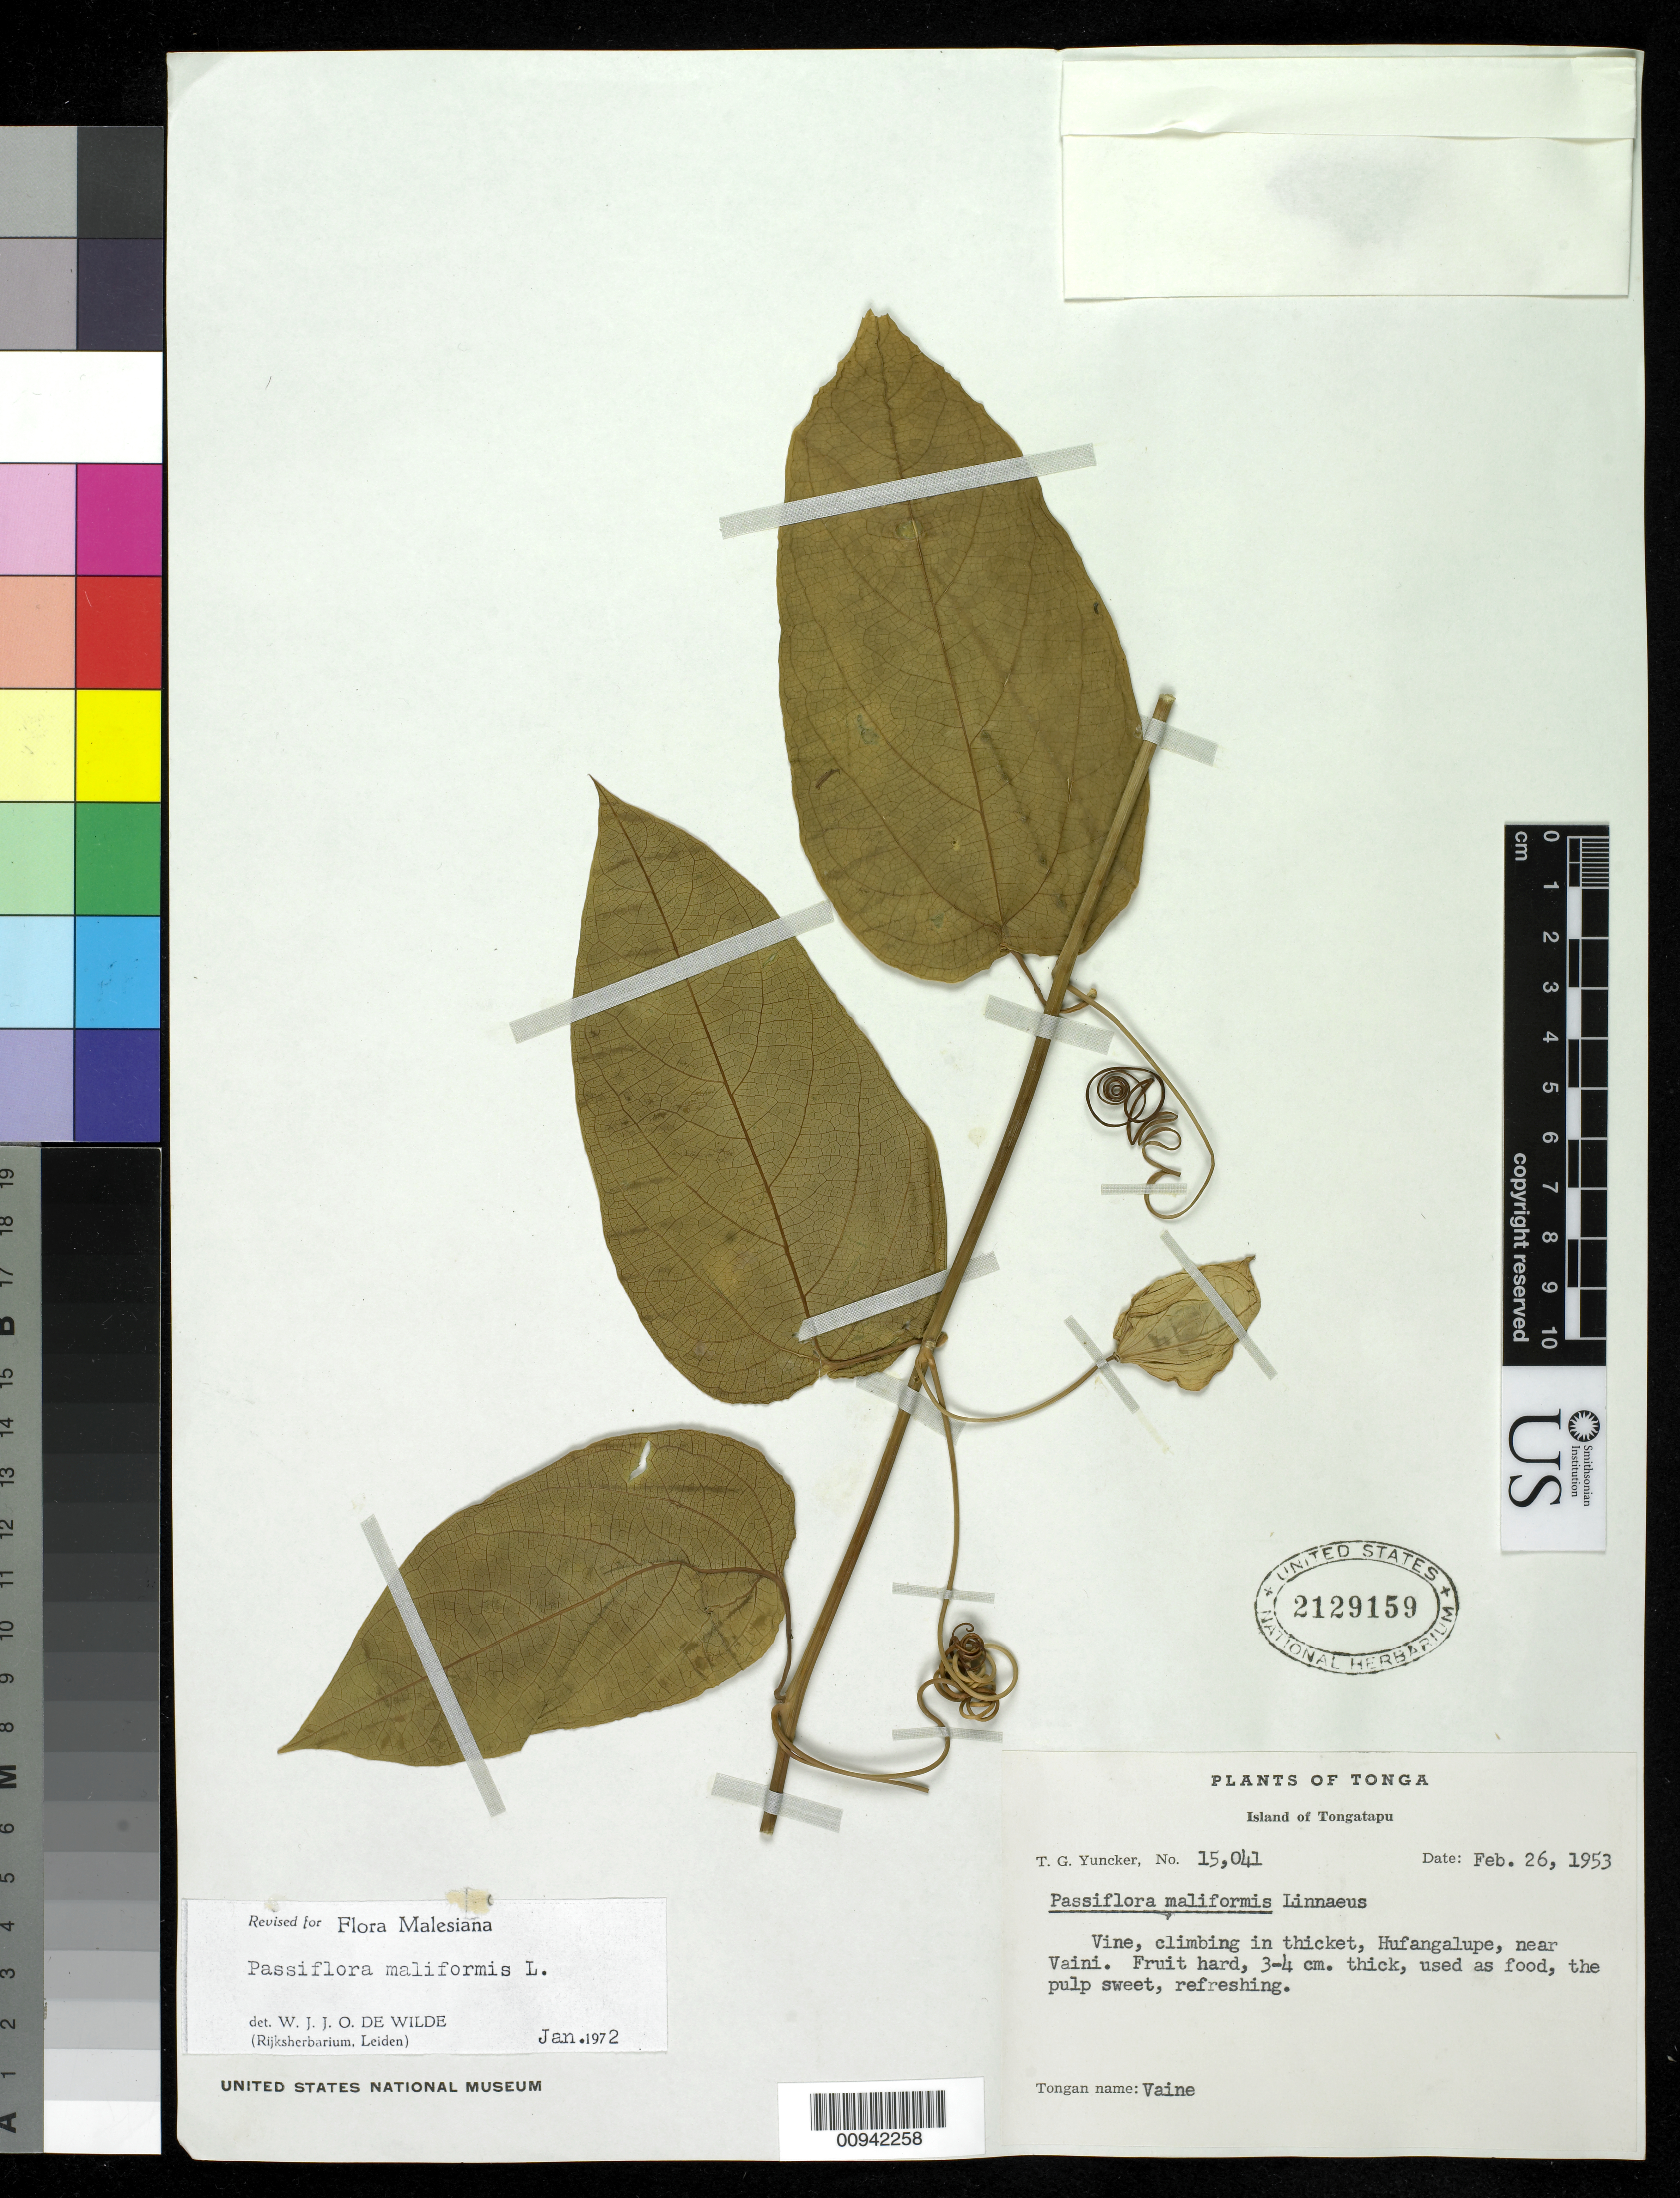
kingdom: Plantae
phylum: Tracheophyta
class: Magnoliopsida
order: Malpighiales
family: Passifloraceae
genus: Passiflora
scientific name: Passiflora maliformis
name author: L.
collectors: T. G. Yuncker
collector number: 15041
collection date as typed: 26 Feb 1953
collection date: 1953-02-26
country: Tonga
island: Tongatapu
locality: vine, climbing in thicket, Hufangalupe,neaar Vaini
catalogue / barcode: US 2129159